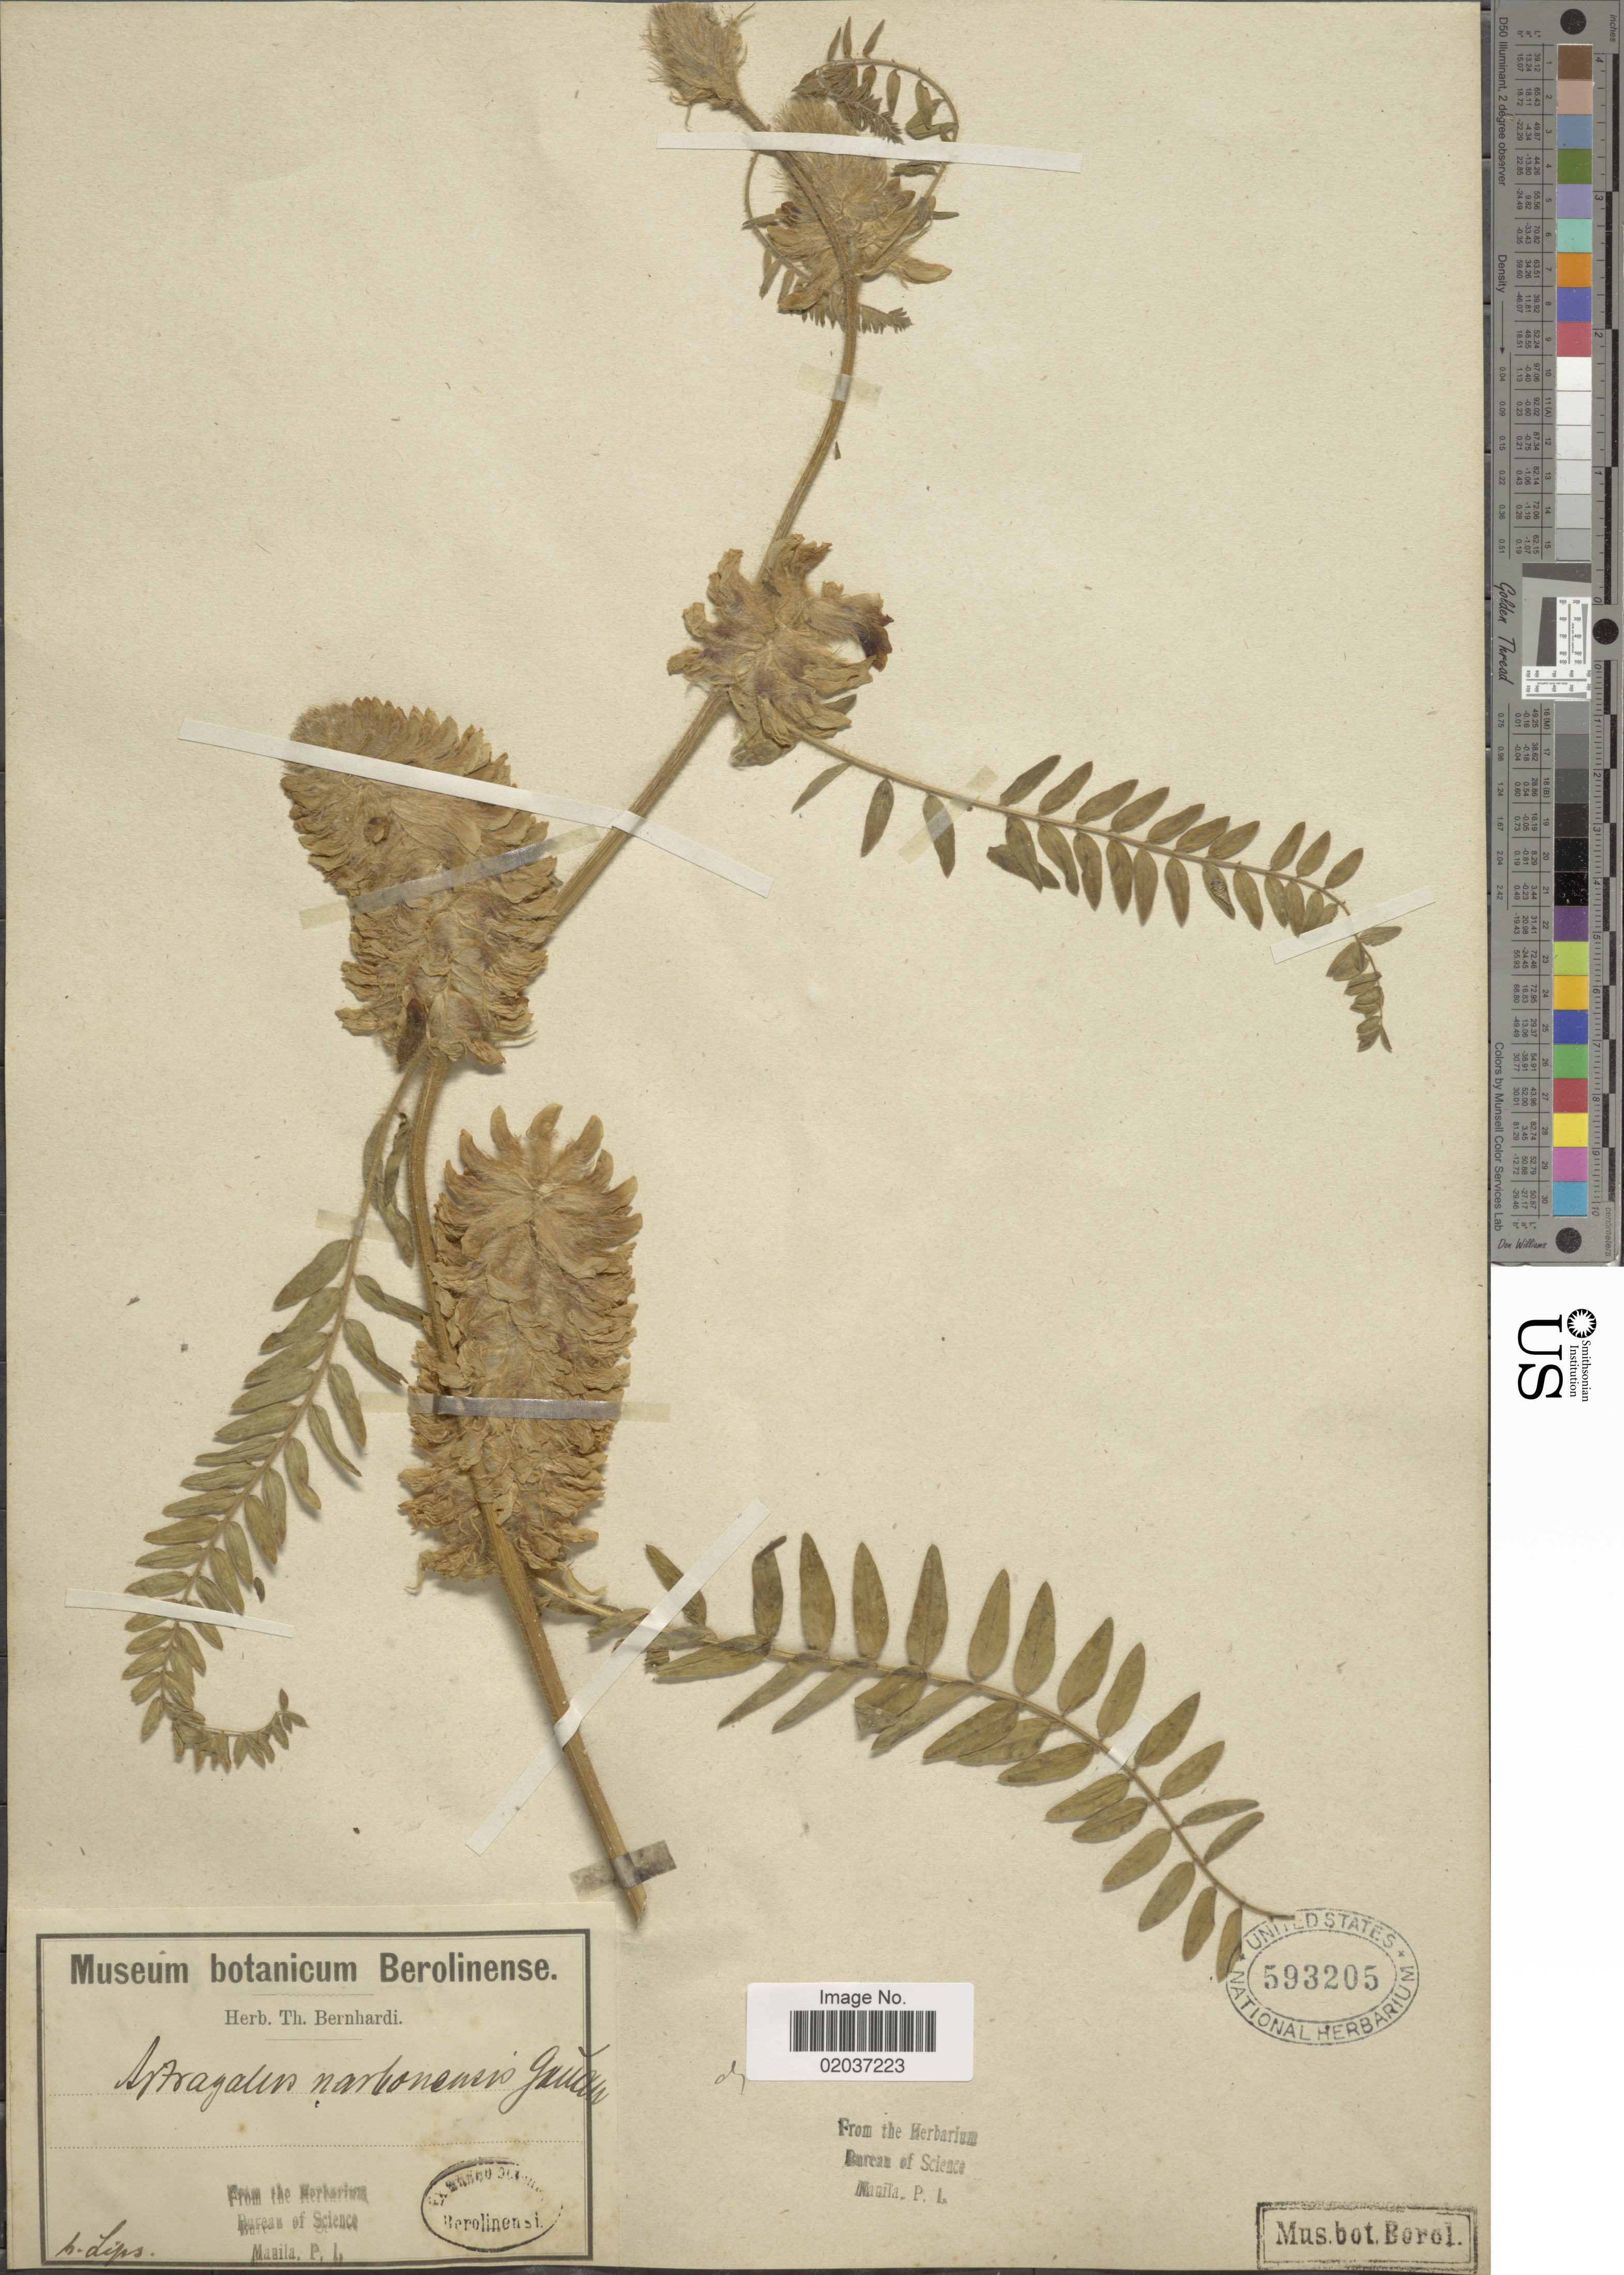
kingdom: Plantae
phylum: Tracheophyta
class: Magnoliopsida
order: Fabales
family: Fabaceae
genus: Astragalus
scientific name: Astragalus narbonensis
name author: Gouan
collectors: ex herb. Bureau of Science Manila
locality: B. Lips.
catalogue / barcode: US 593205